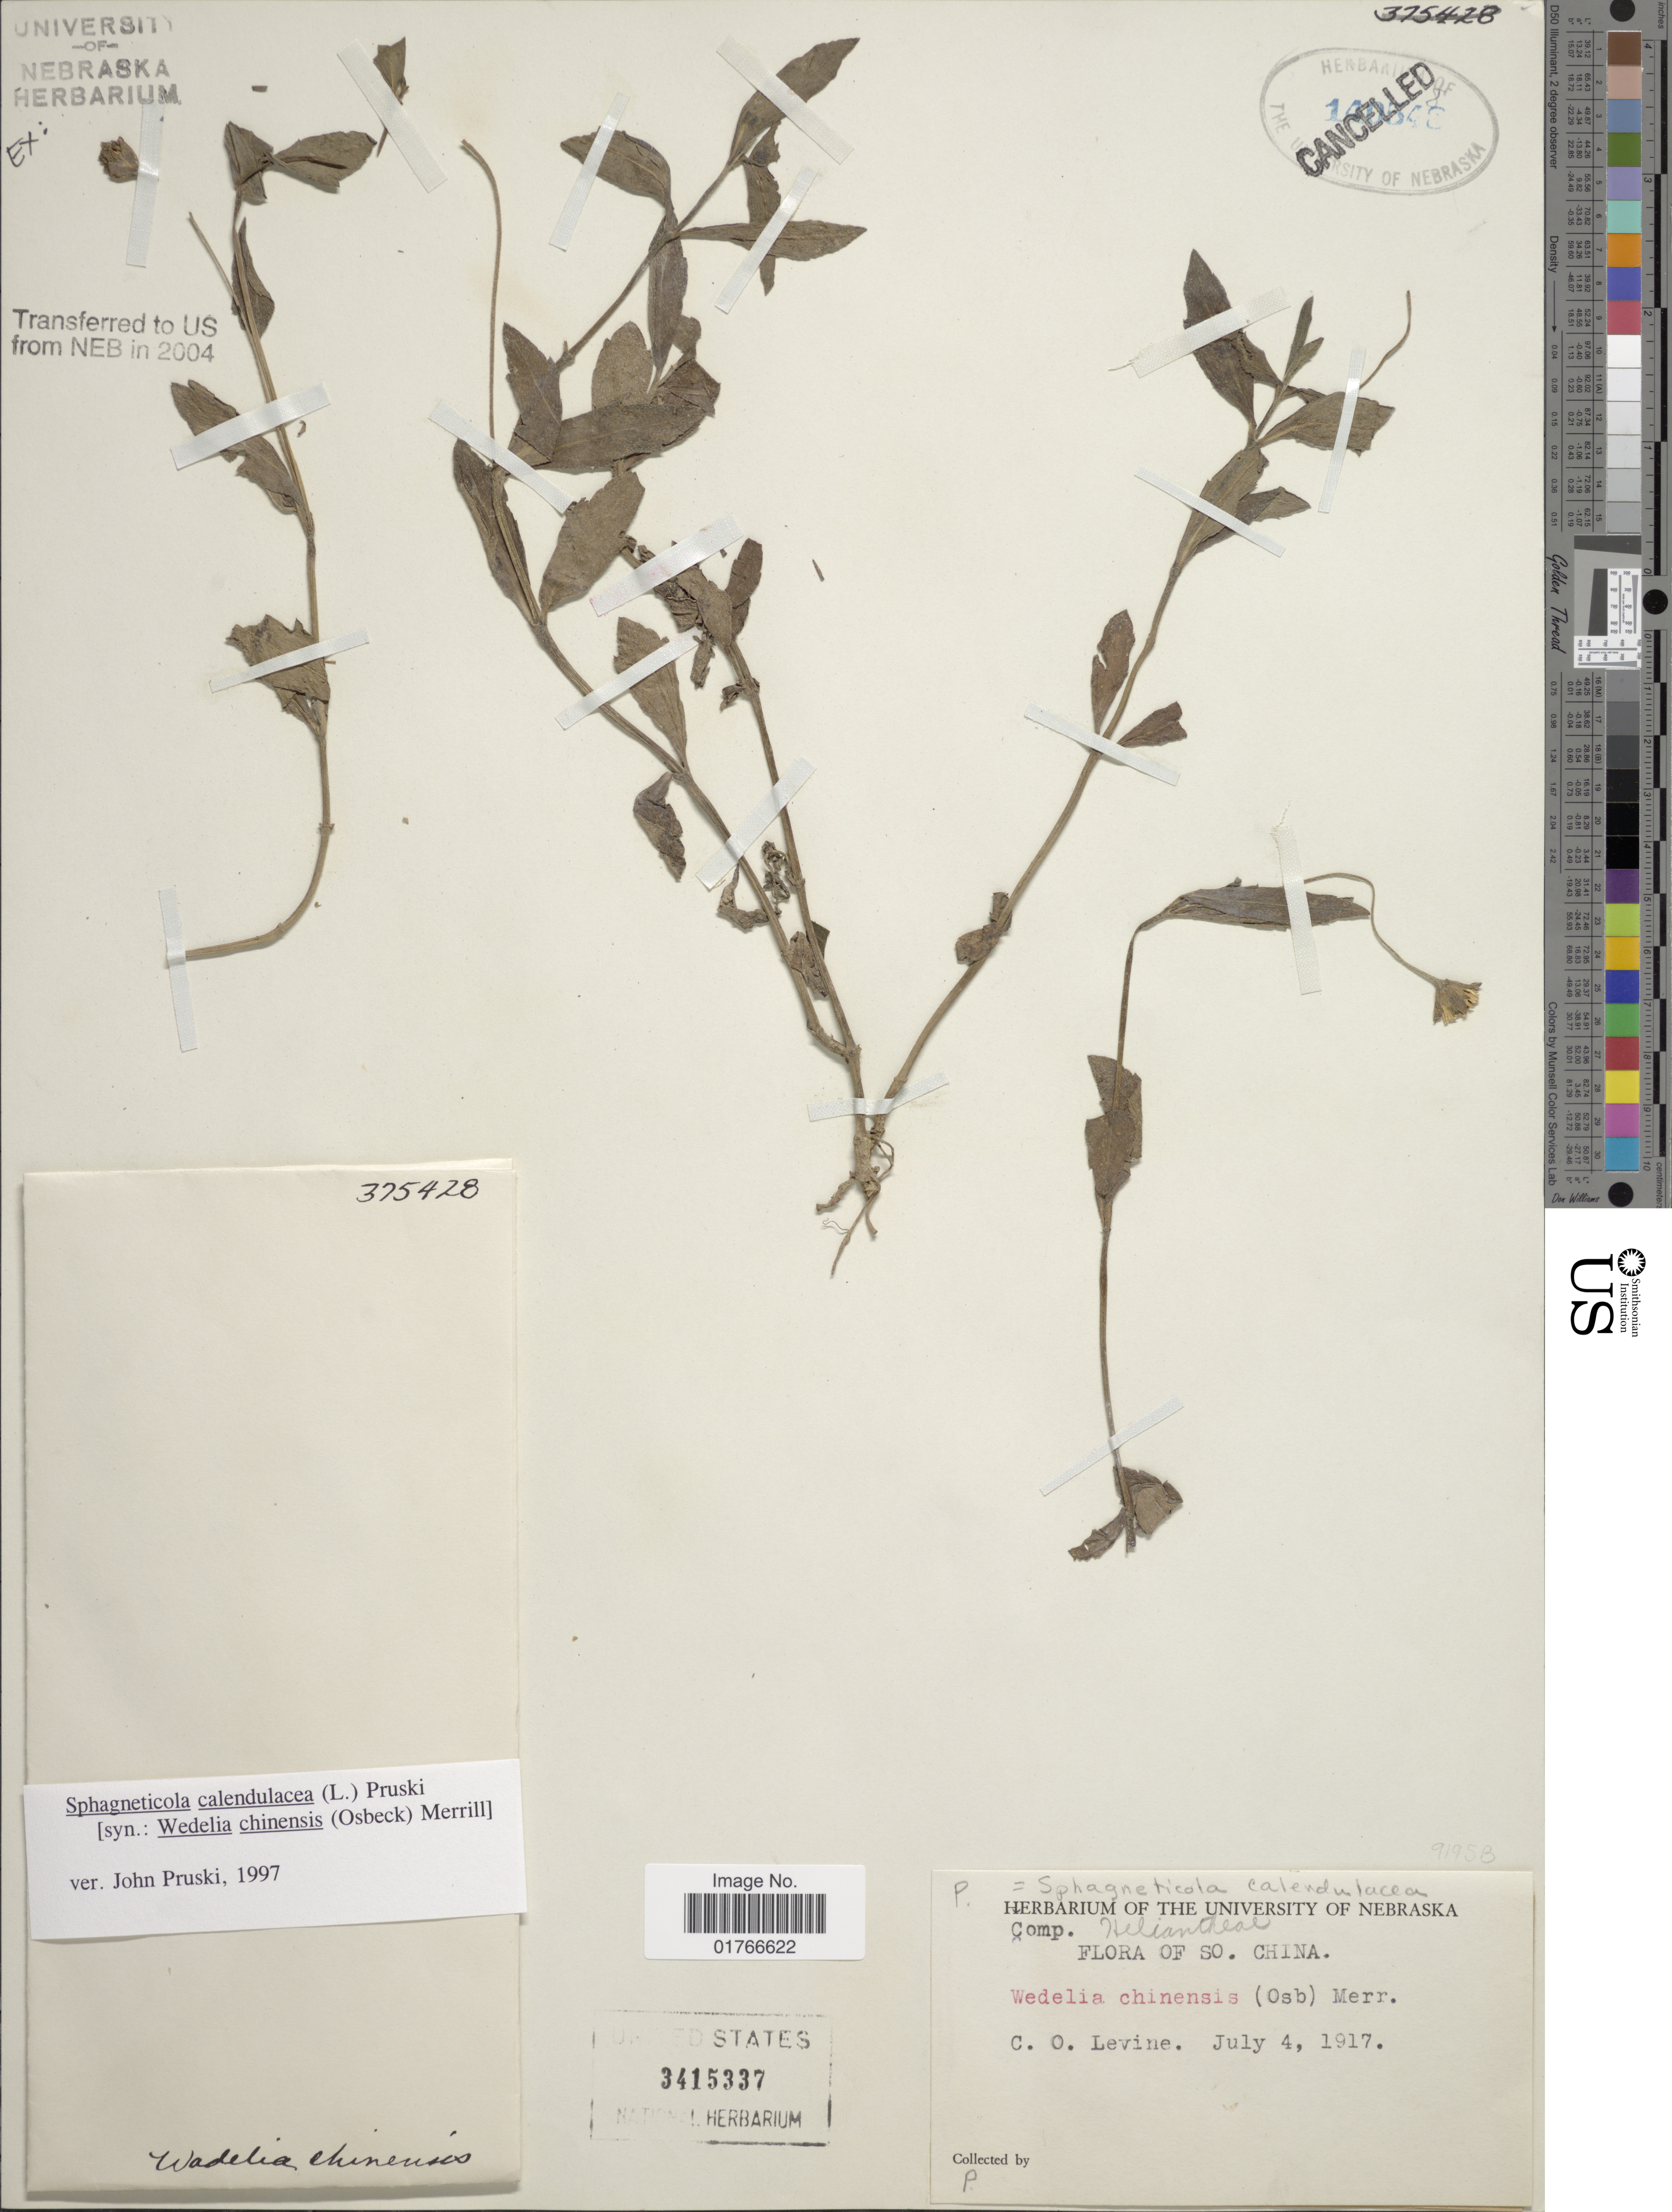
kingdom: Plantae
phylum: Tracheophyta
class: Magnoliopsida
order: Asterales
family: Asteraceae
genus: Sphagneticola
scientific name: Sphagneticola calendulacea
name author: (L.) Pruski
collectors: C. O. Levine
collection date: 1917-07-04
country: China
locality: So. China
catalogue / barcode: US 3415337